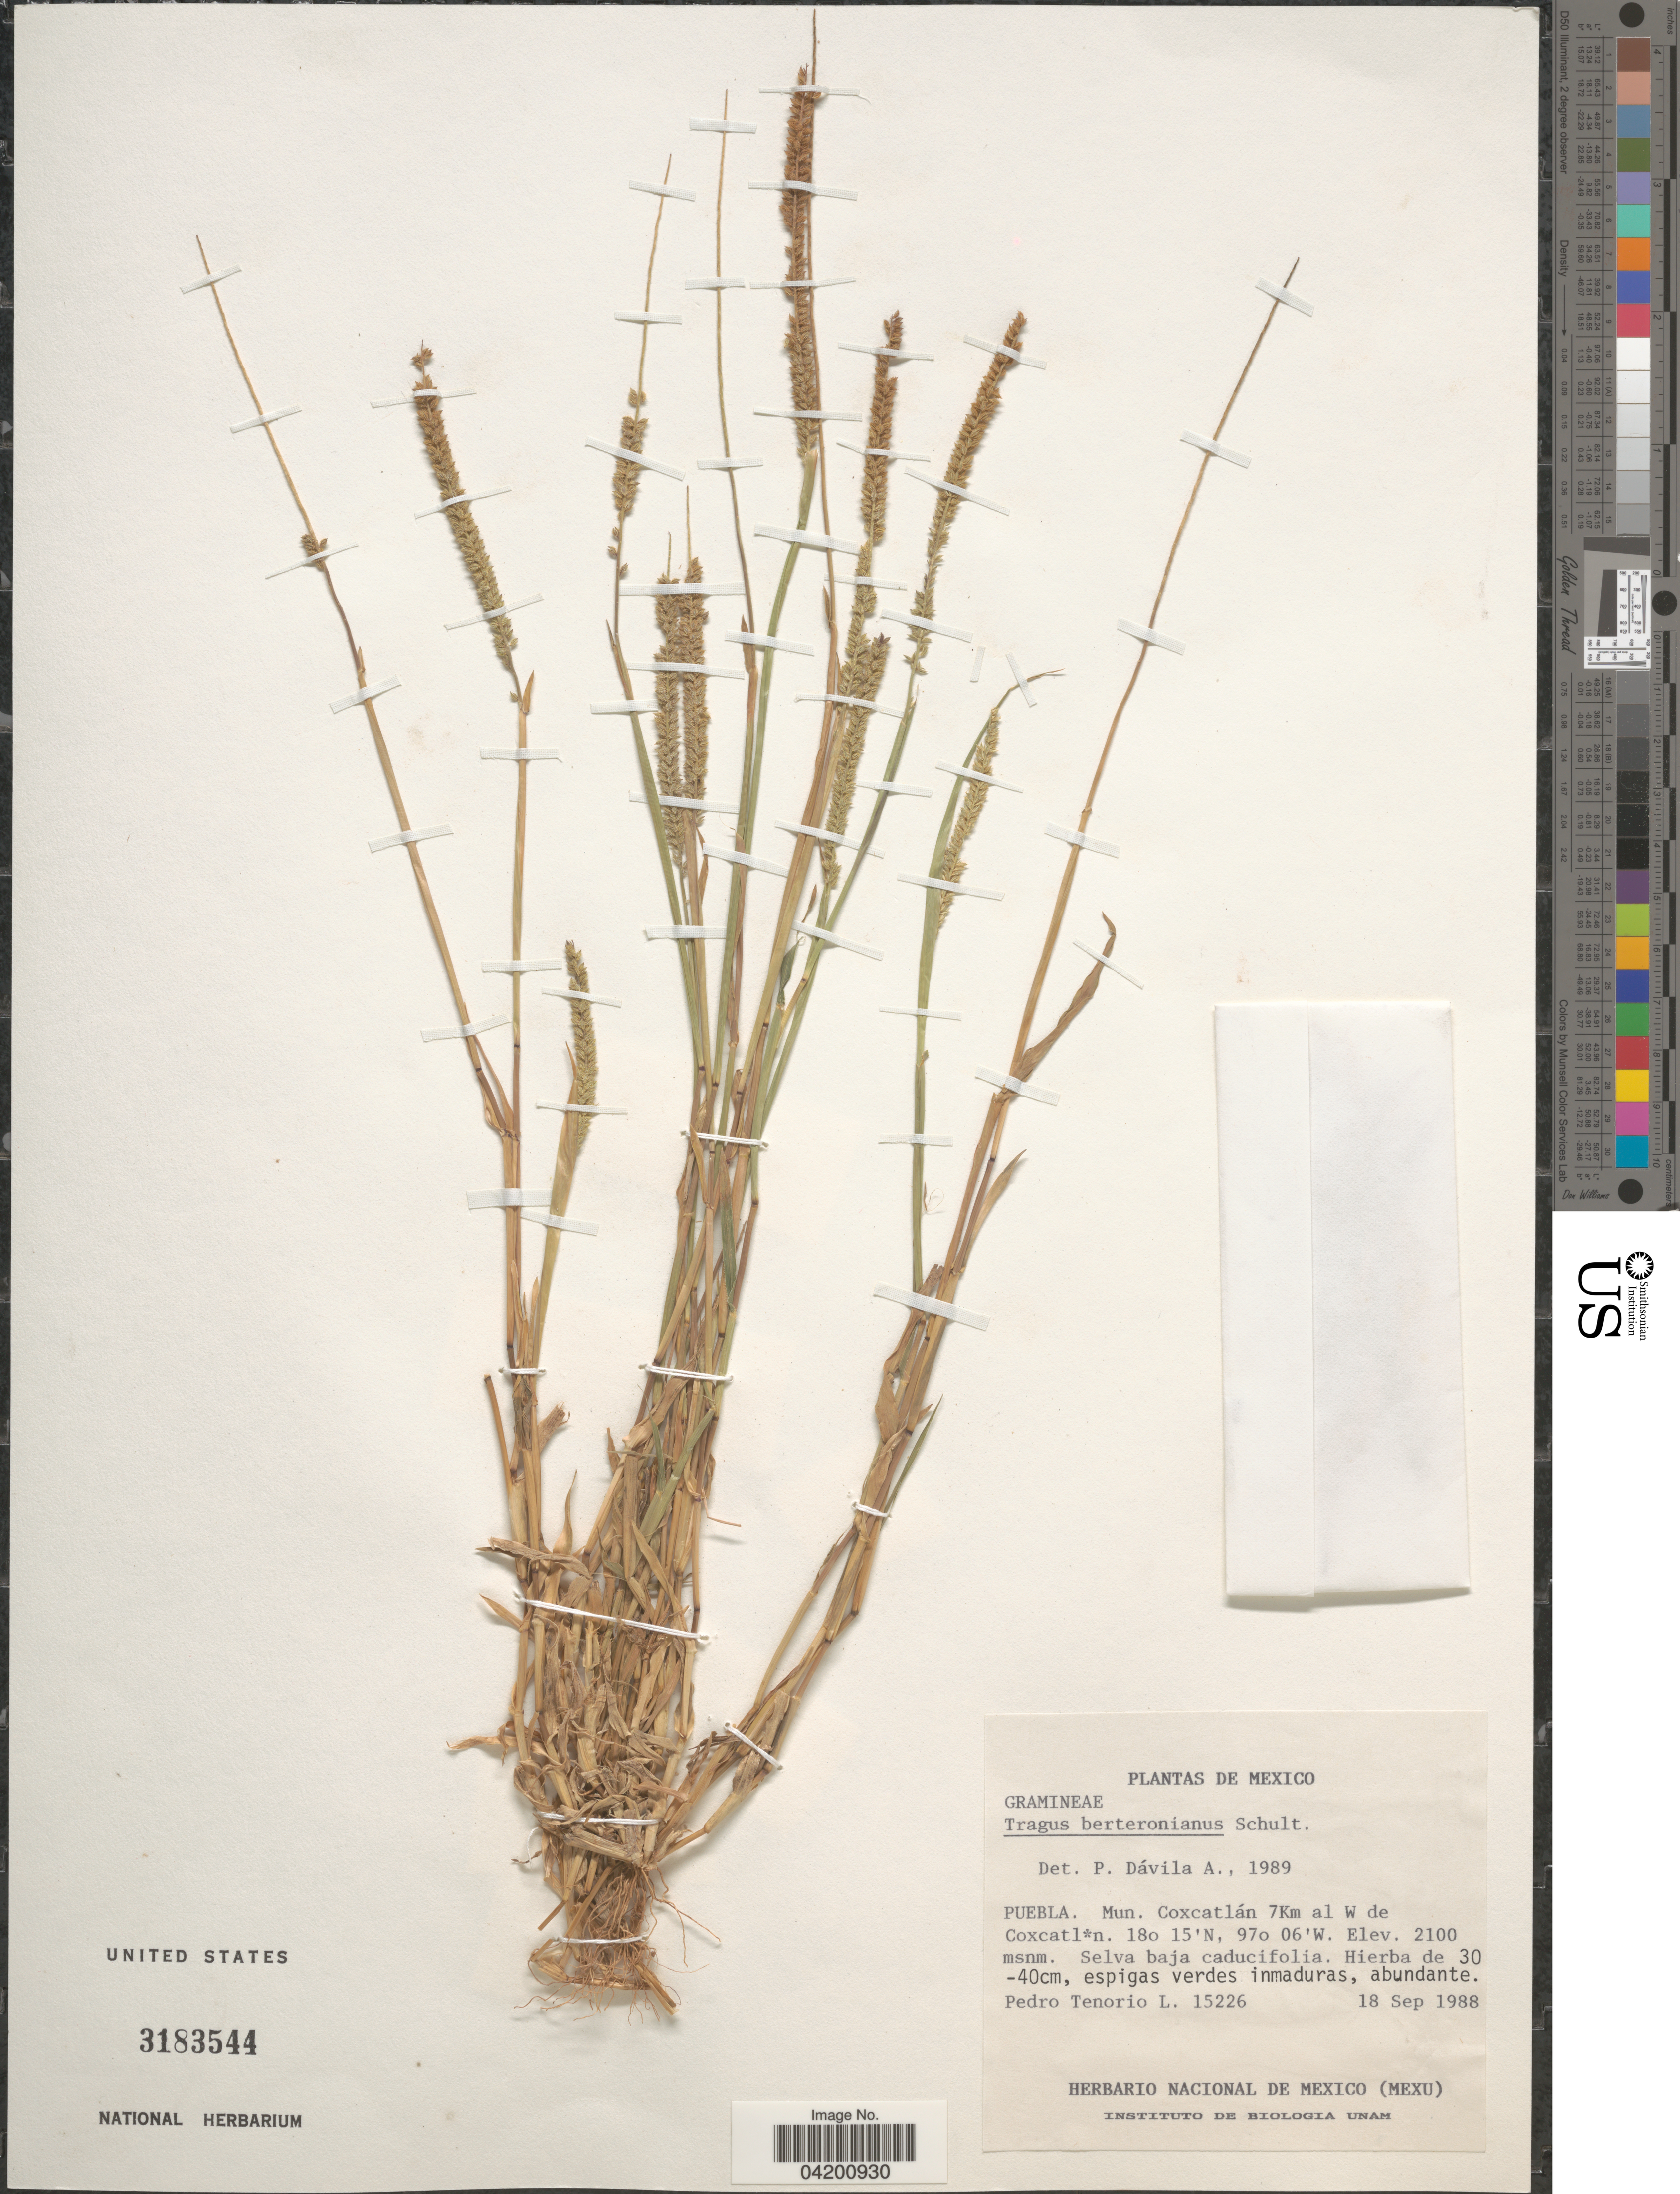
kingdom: Plantae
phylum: Tracheophyta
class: Liliopsida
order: Poales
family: Poaceae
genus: Tragus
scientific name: Tragus berteronianus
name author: Schult.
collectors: P. Tenorio L.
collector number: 15226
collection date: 1988-09-18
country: Mexico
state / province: Puebla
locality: Mun. Coxcatlán 7Km al W de Coxcatln.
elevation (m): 2100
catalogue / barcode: US 3183544